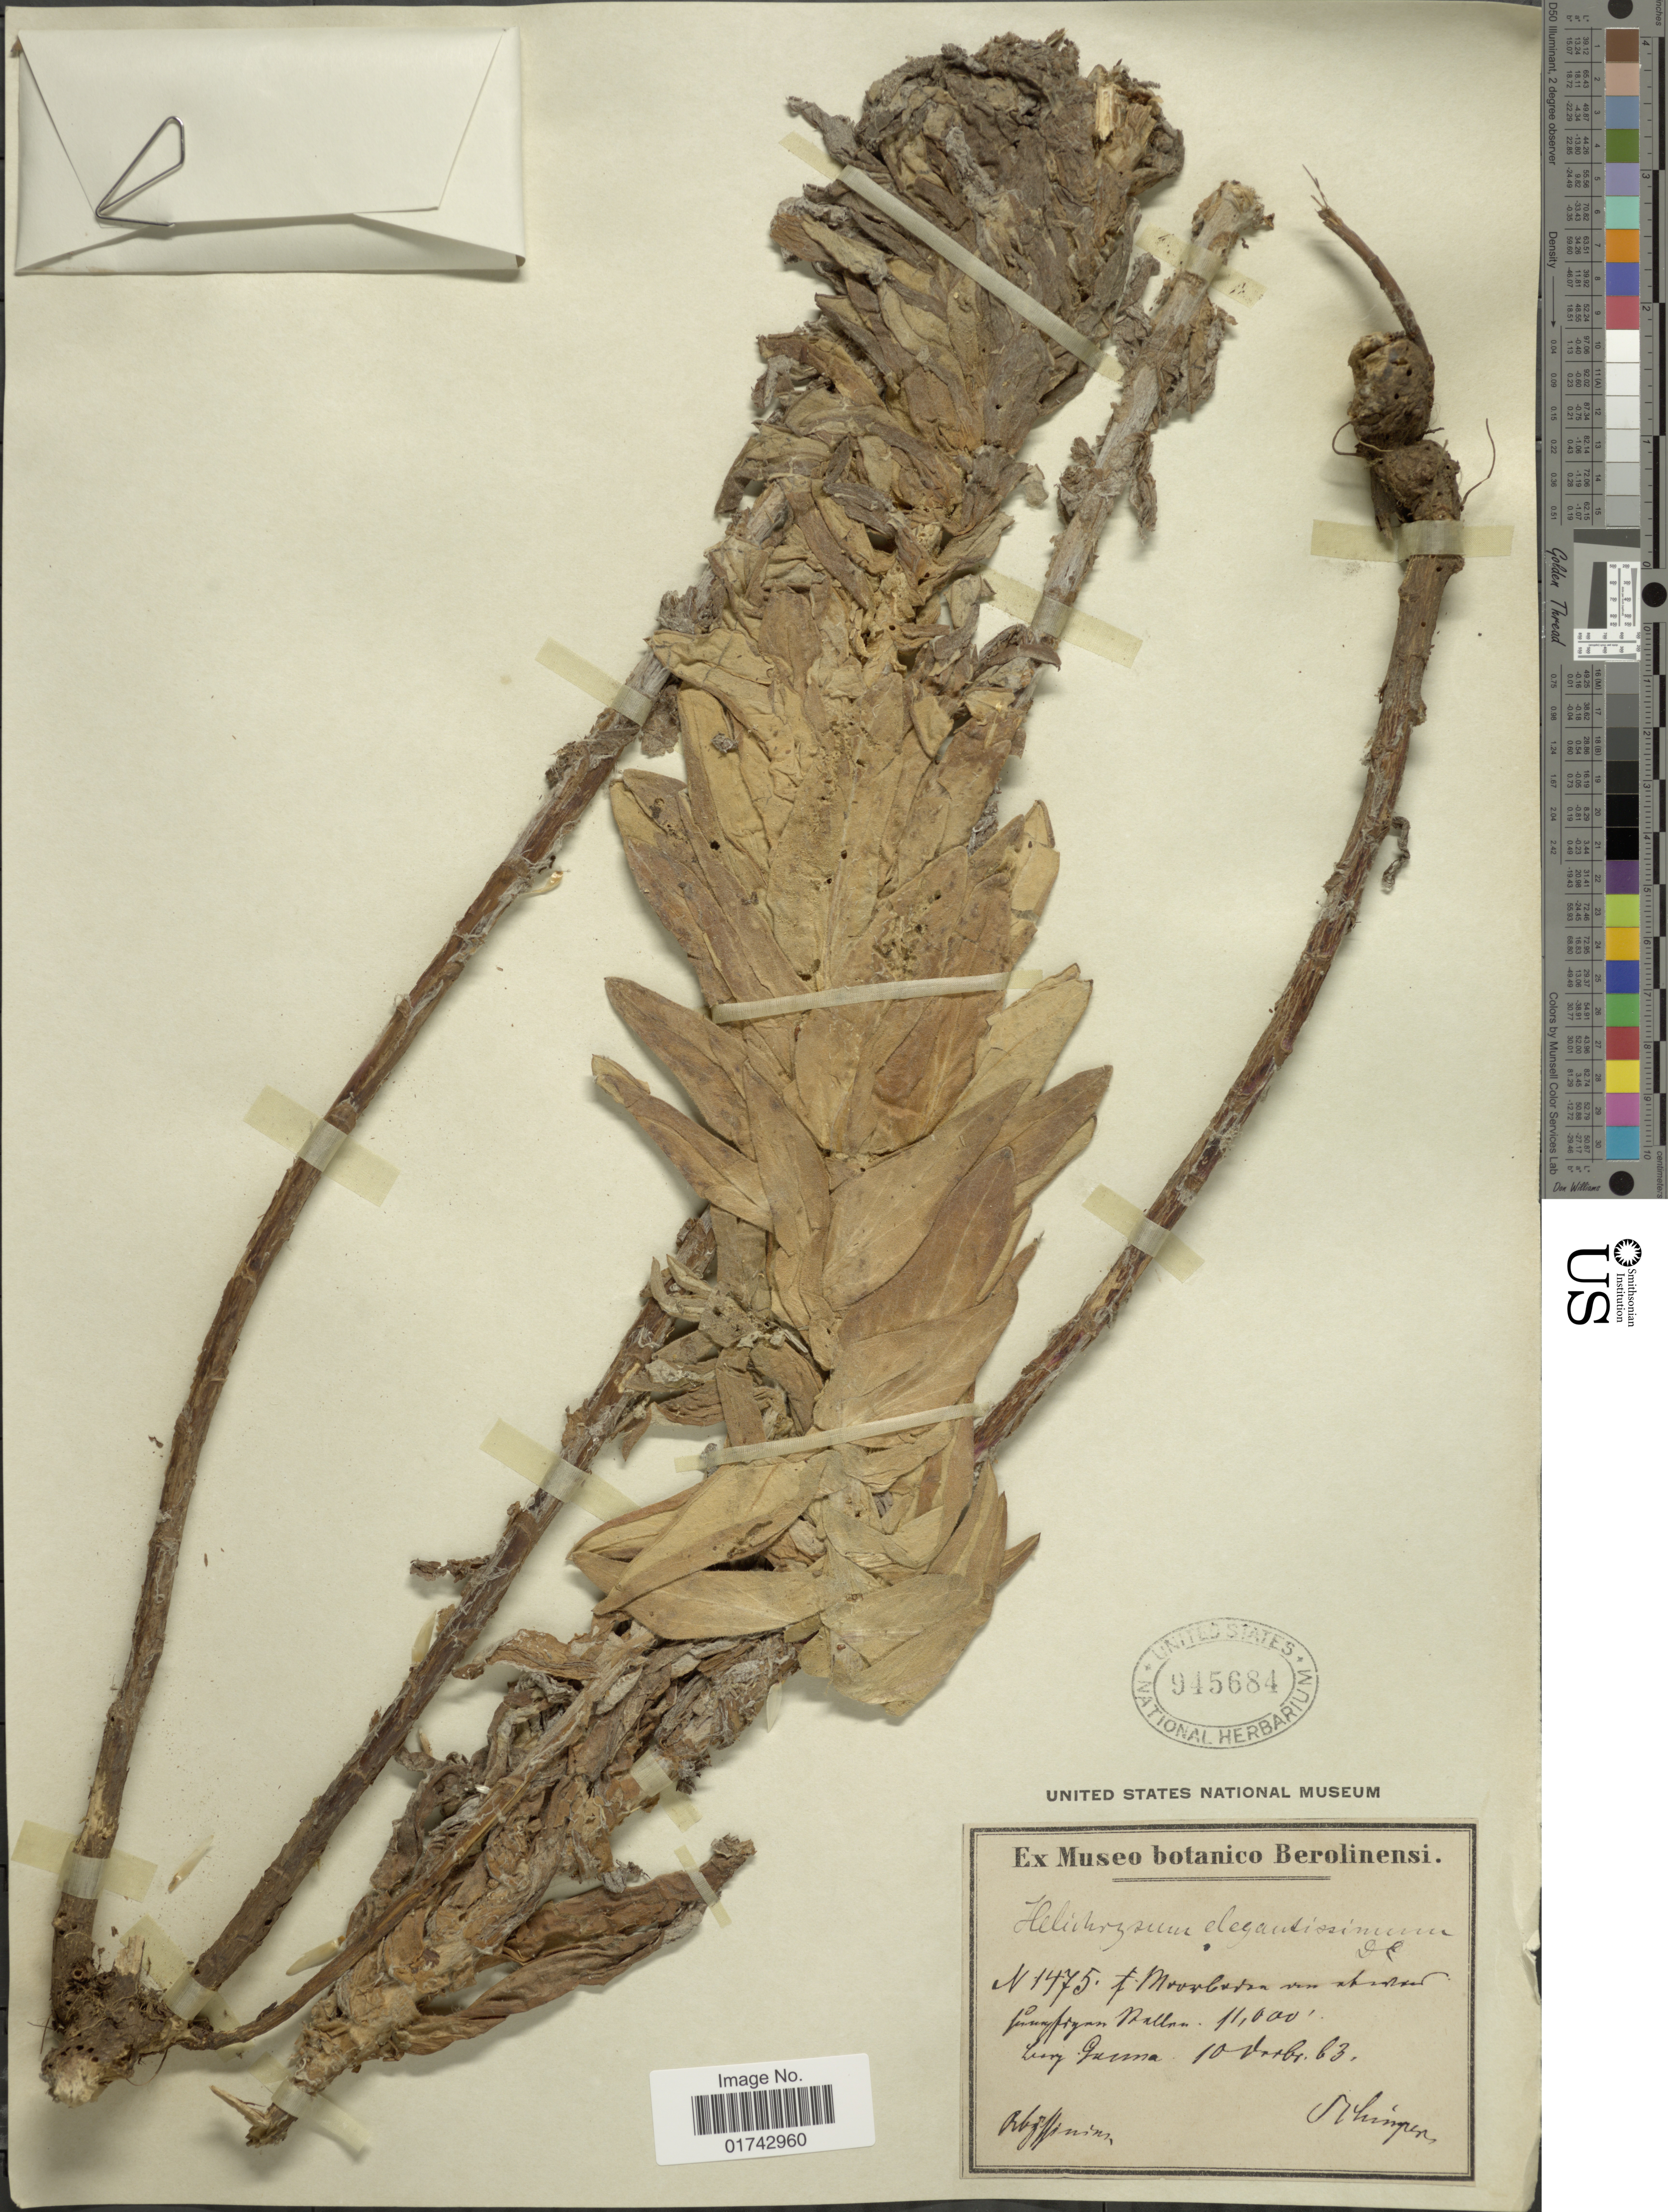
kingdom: Plantae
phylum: Tracheophyta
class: Magnoliopsida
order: Asterales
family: Asteraceae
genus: Helichrysum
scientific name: Helichrysum elegantissimum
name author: DC.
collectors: -. Schimper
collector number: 1475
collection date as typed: Transcribed d/m/y: 10/12/63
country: Eritrea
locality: Abyssinia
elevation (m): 3353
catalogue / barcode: US 945684